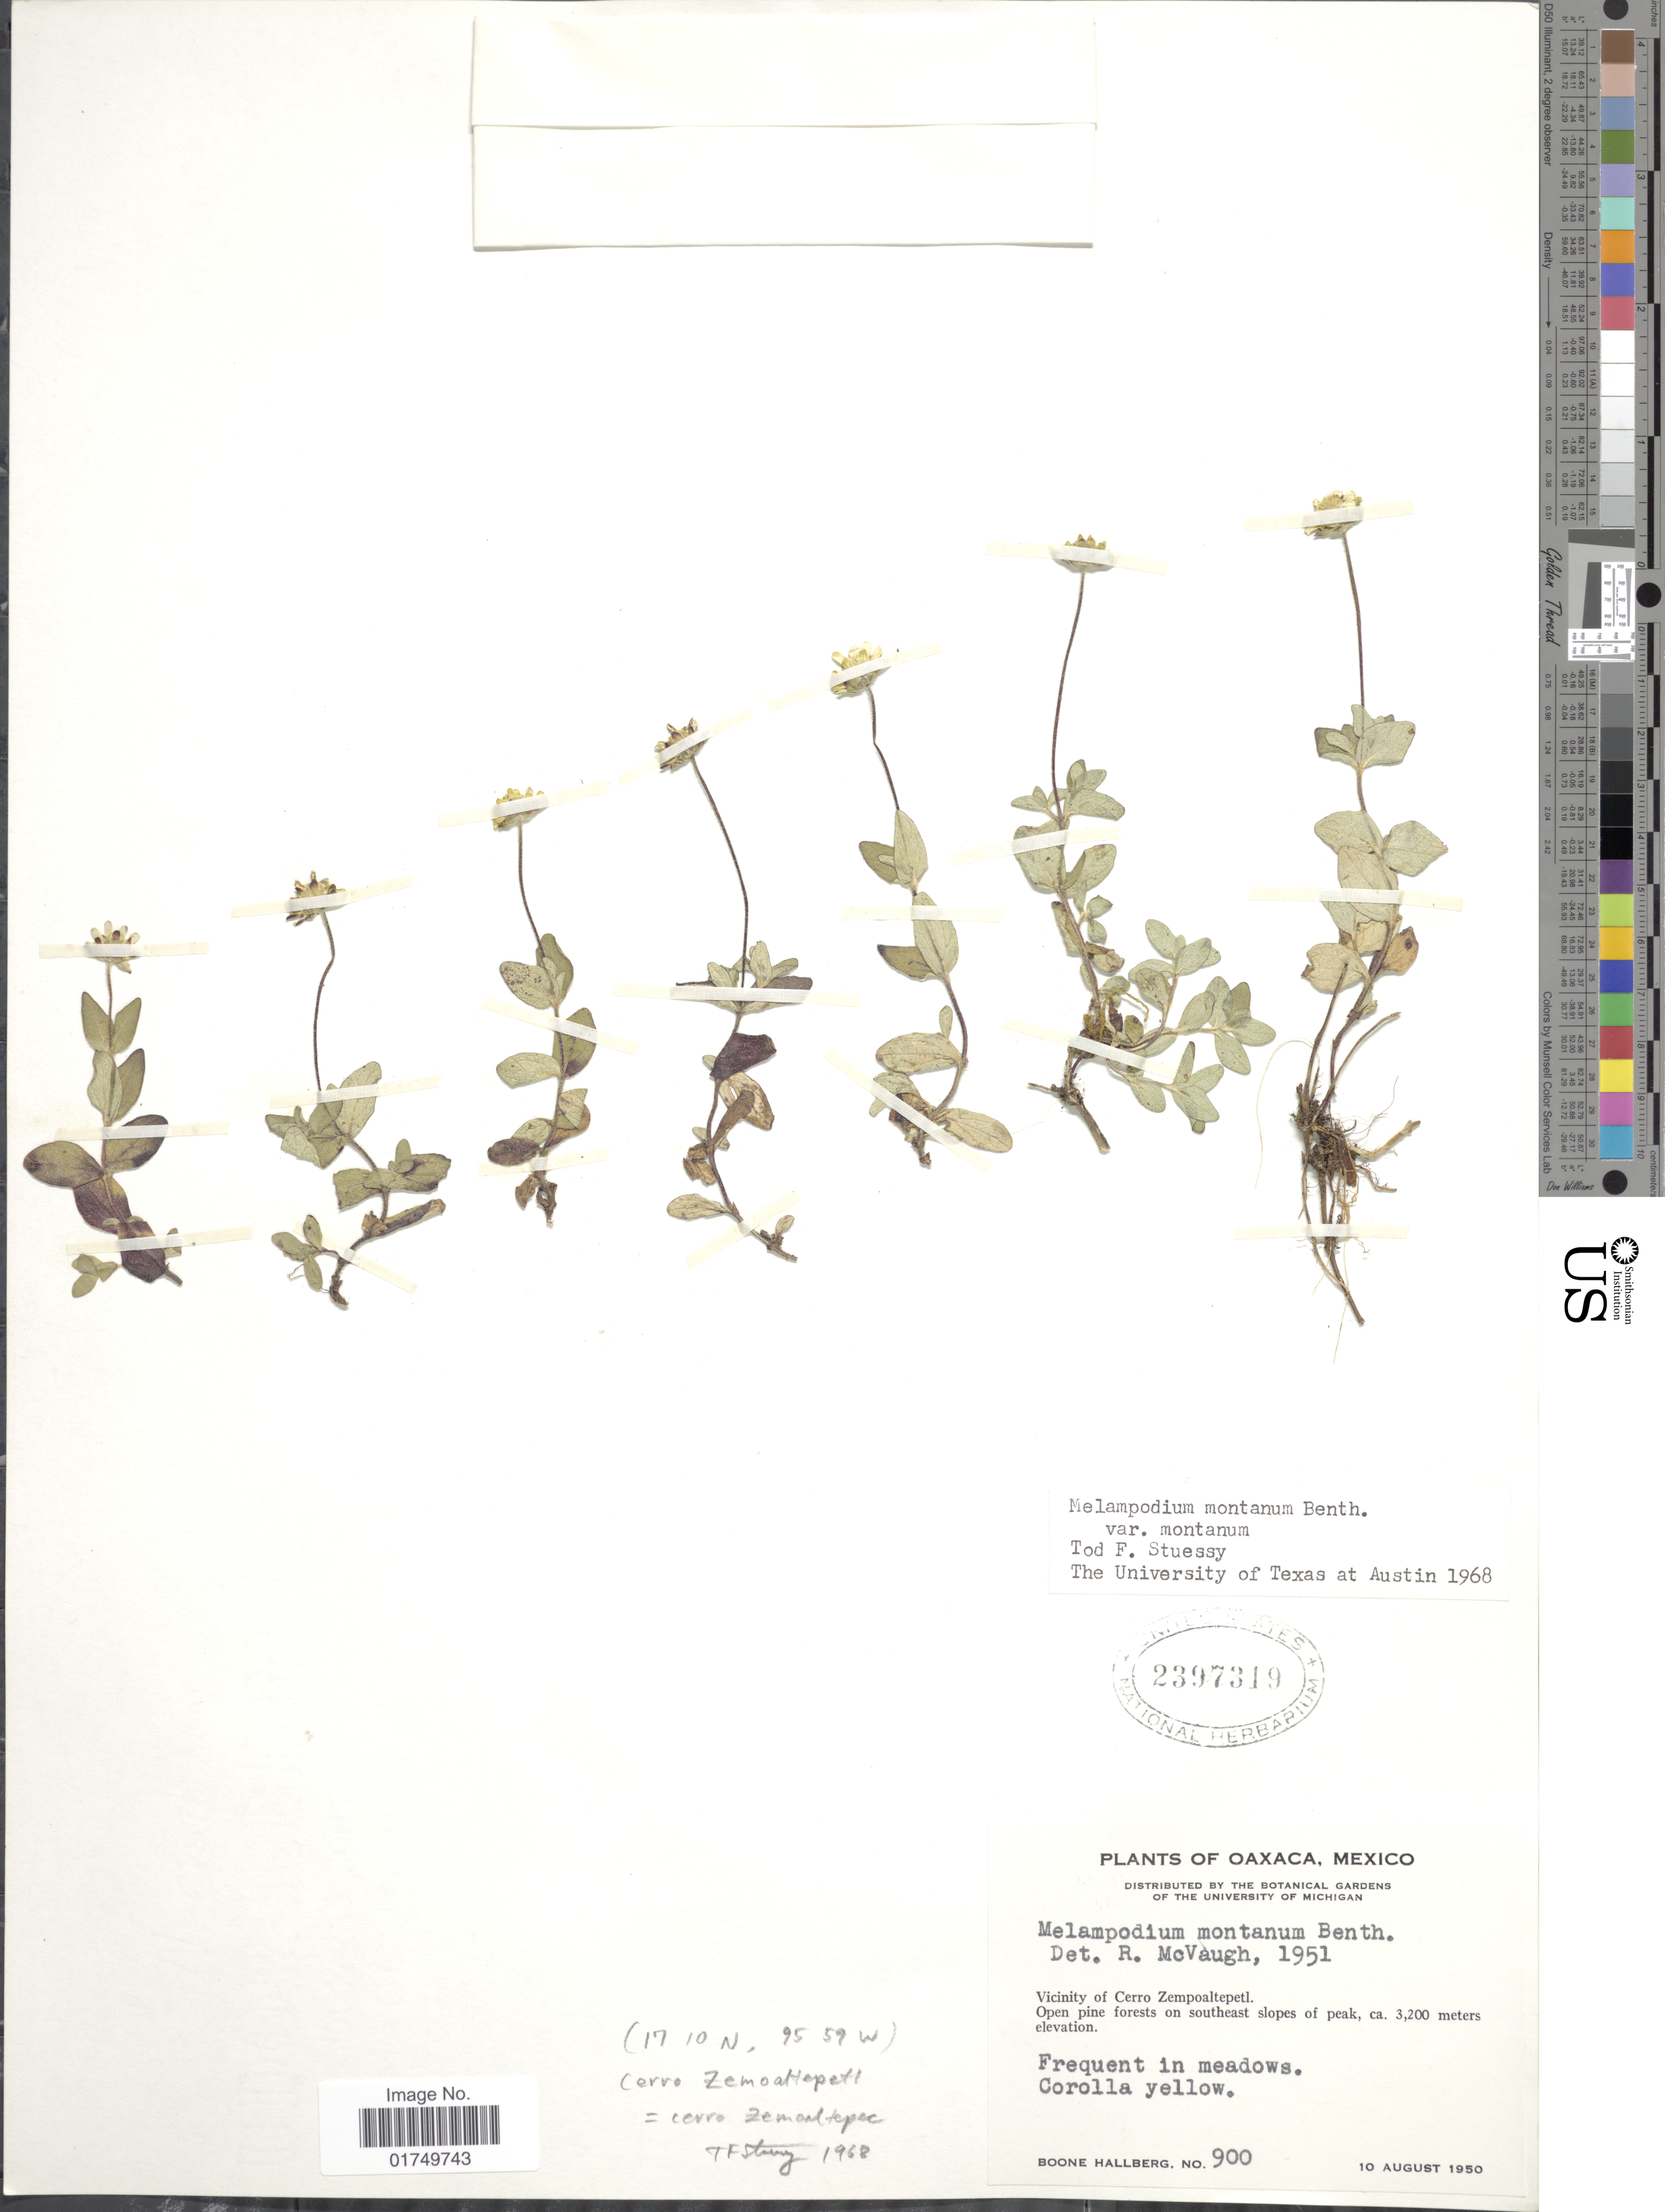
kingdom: Plantae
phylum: Tracheophyta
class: Magnoliopsida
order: Asterales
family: Asteraceae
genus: Melampodium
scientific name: Melampodium montanum var. montanum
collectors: B. Hallberg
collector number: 900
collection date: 1950-08-10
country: Mexico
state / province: Oaxaca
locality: Vicinity of Cerro Zempoaltepetl. on southeast slopes of peak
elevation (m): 3200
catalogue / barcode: US 2397319